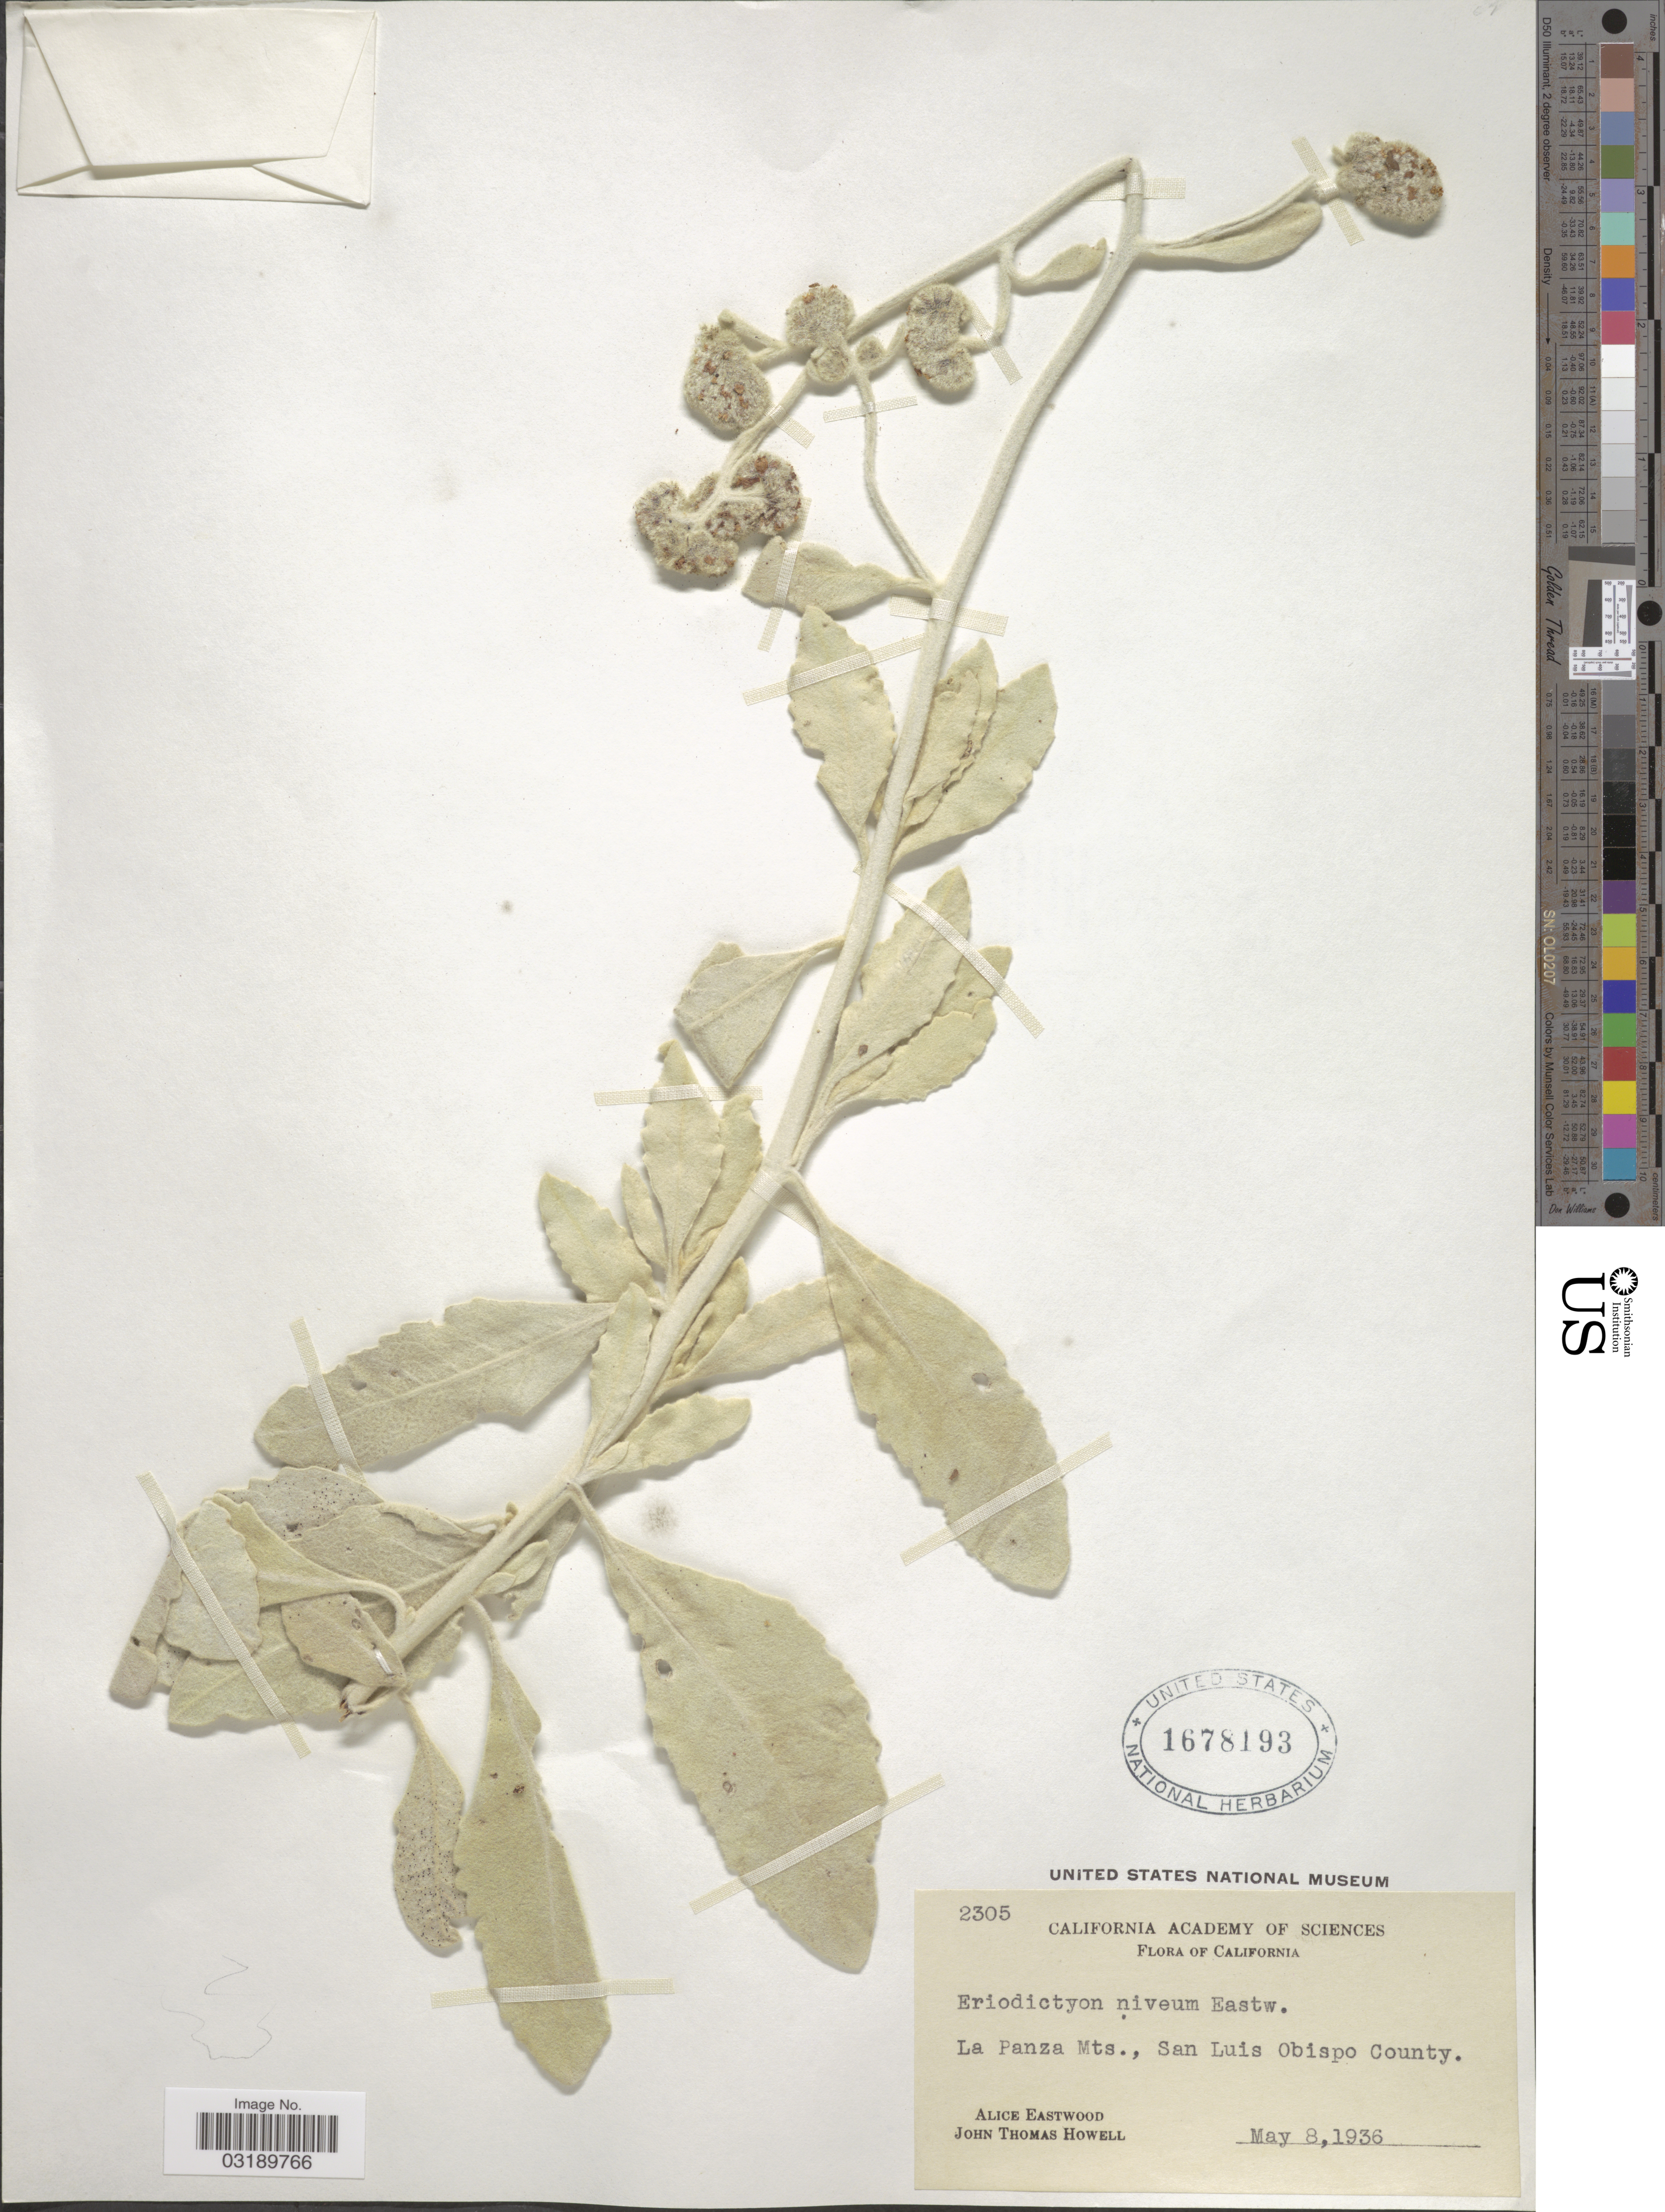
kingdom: Plantae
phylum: Tracheophyta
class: Magnoliopsida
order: Boraginales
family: Namaceae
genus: Eriodictyon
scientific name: Eriodictyon tomentosum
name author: Benth.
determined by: Rogers, Z. S.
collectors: A. Eastwood & J. T. Howell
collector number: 2305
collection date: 1936-05-08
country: United States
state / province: California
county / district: San Luis Obispo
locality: La Paza Mts., San Luis Obispo County.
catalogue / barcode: US 1678193